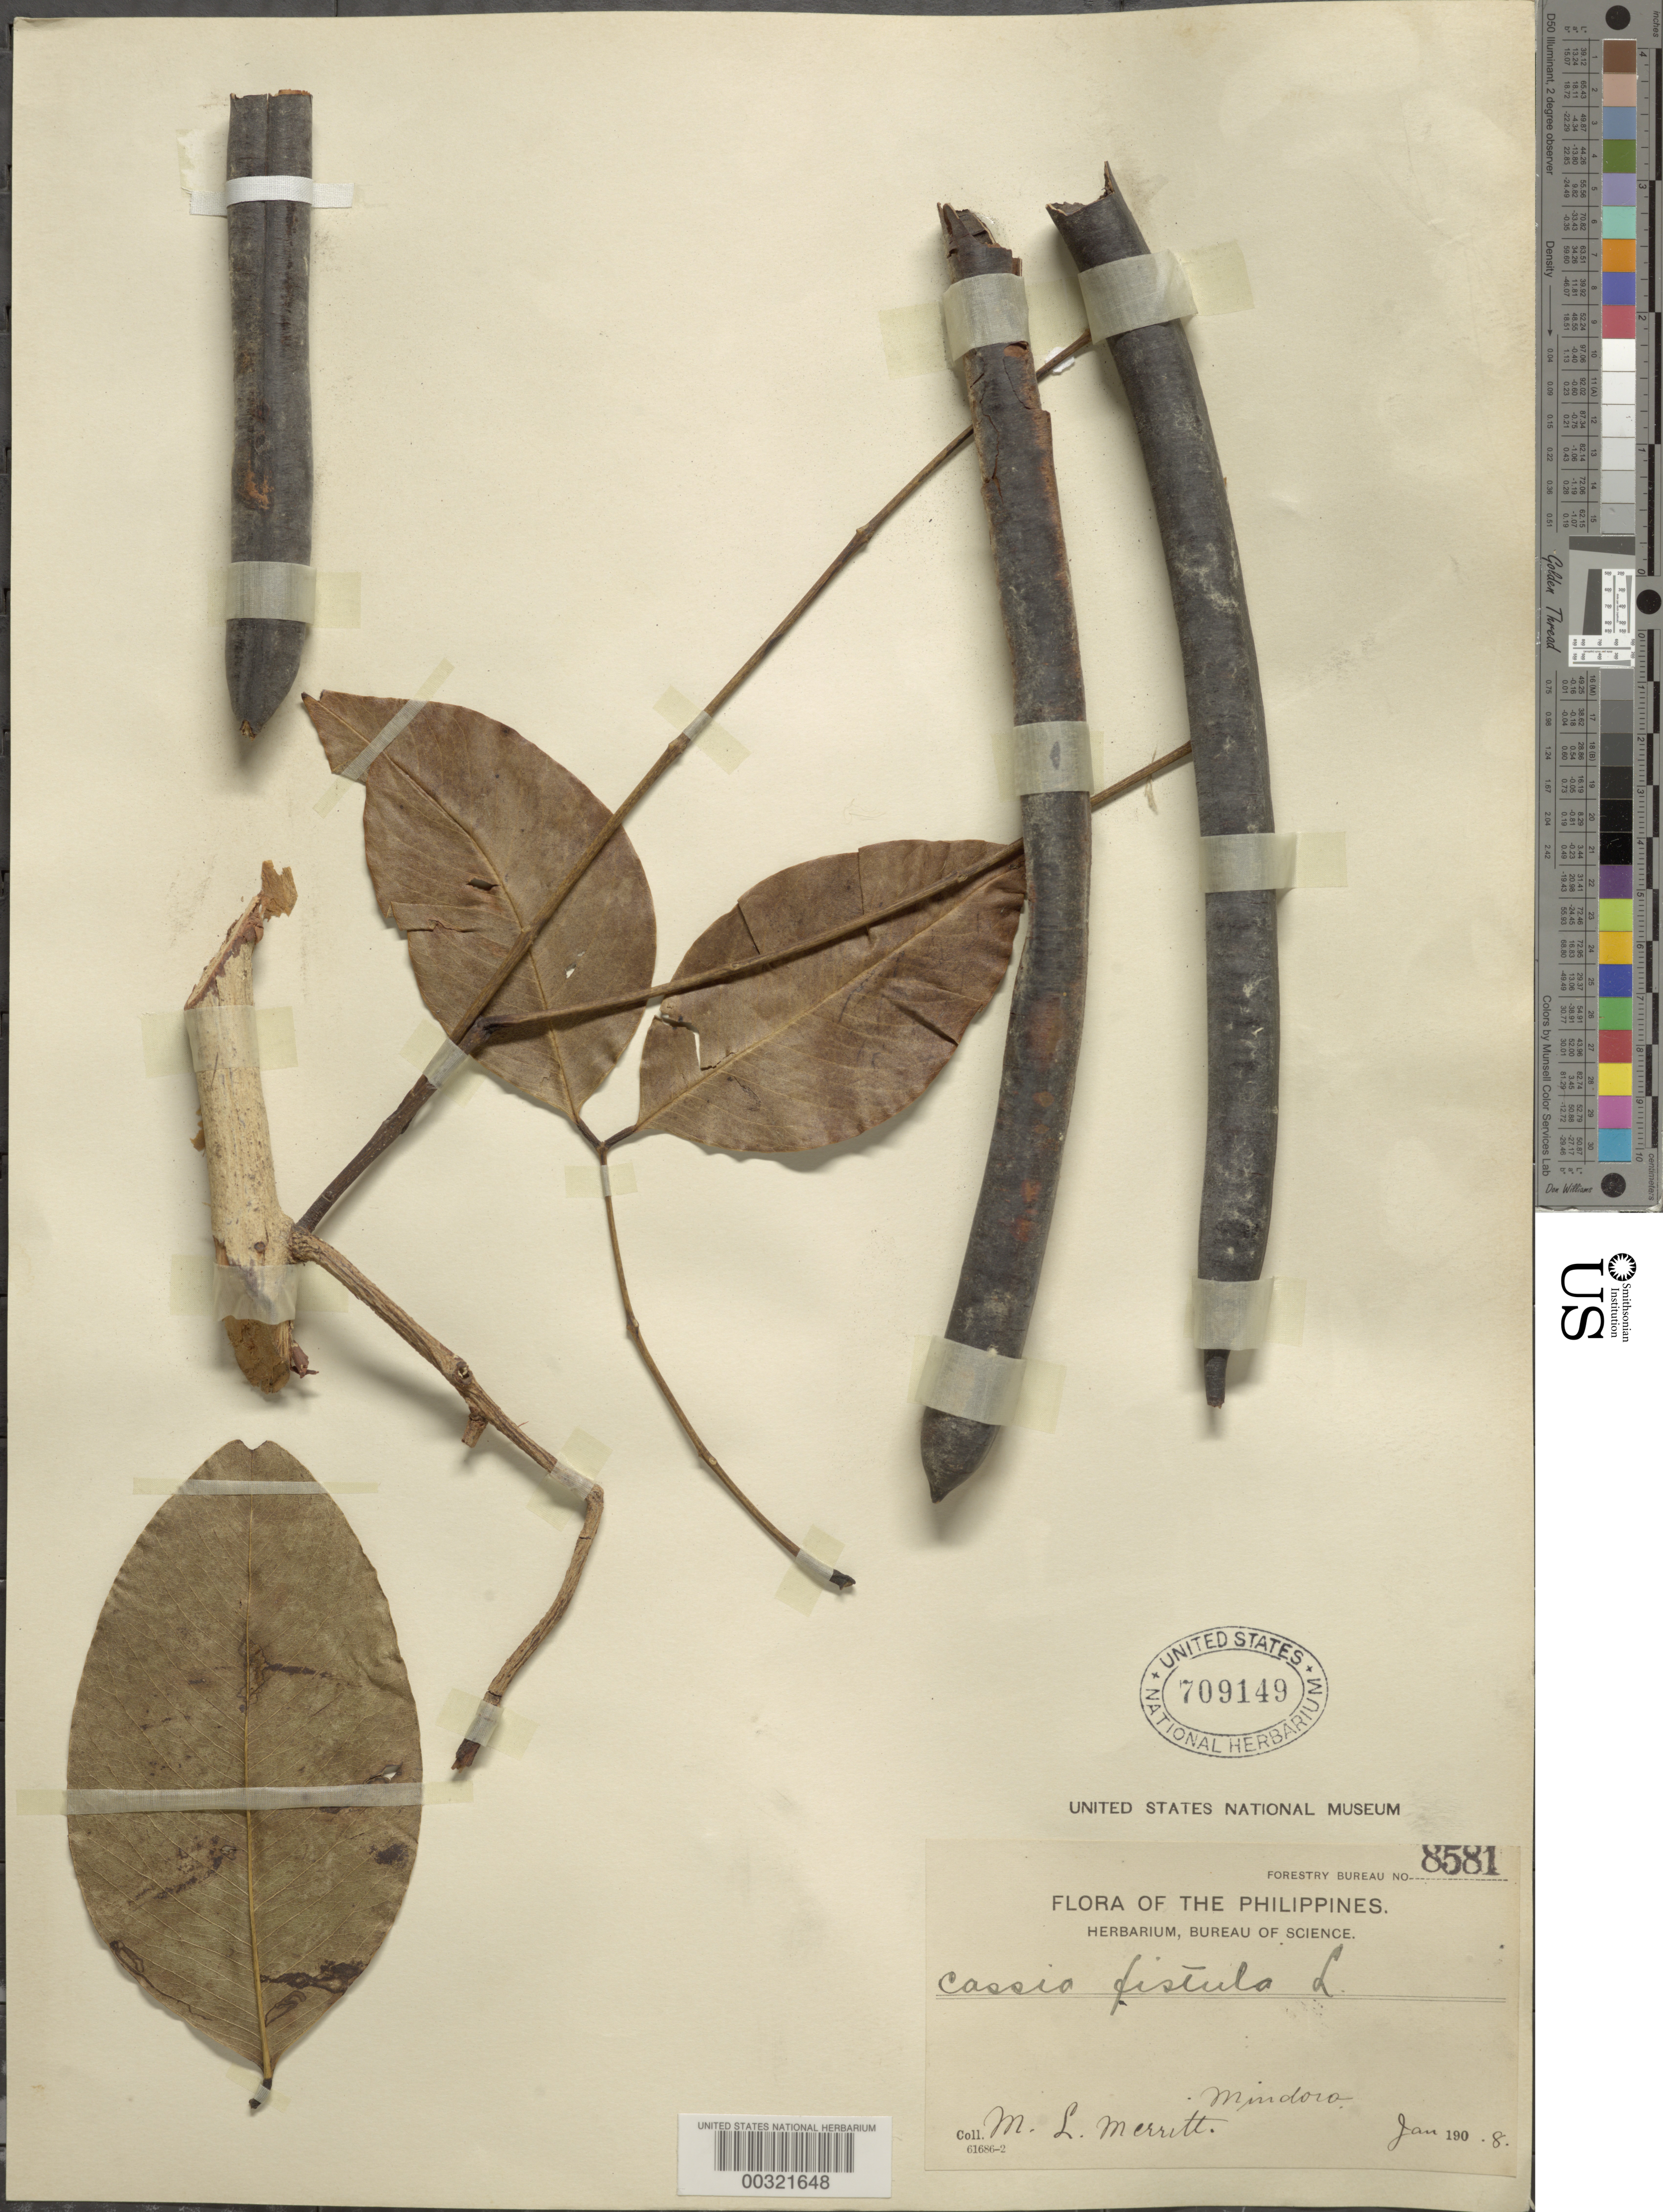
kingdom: Plantae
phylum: Tracheophyta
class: Magnoliopsida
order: Fabales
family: Fabaceae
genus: Cassia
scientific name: Cassia fistula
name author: L.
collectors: M. L. Merritt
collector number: For. Bur. 8581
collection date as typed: Jan 1908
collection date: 1908-01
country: Philippines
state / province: Mimaropa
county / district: Mindoro Occidental / Mindoro Oriental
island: Mindoro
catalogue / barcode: US 709149